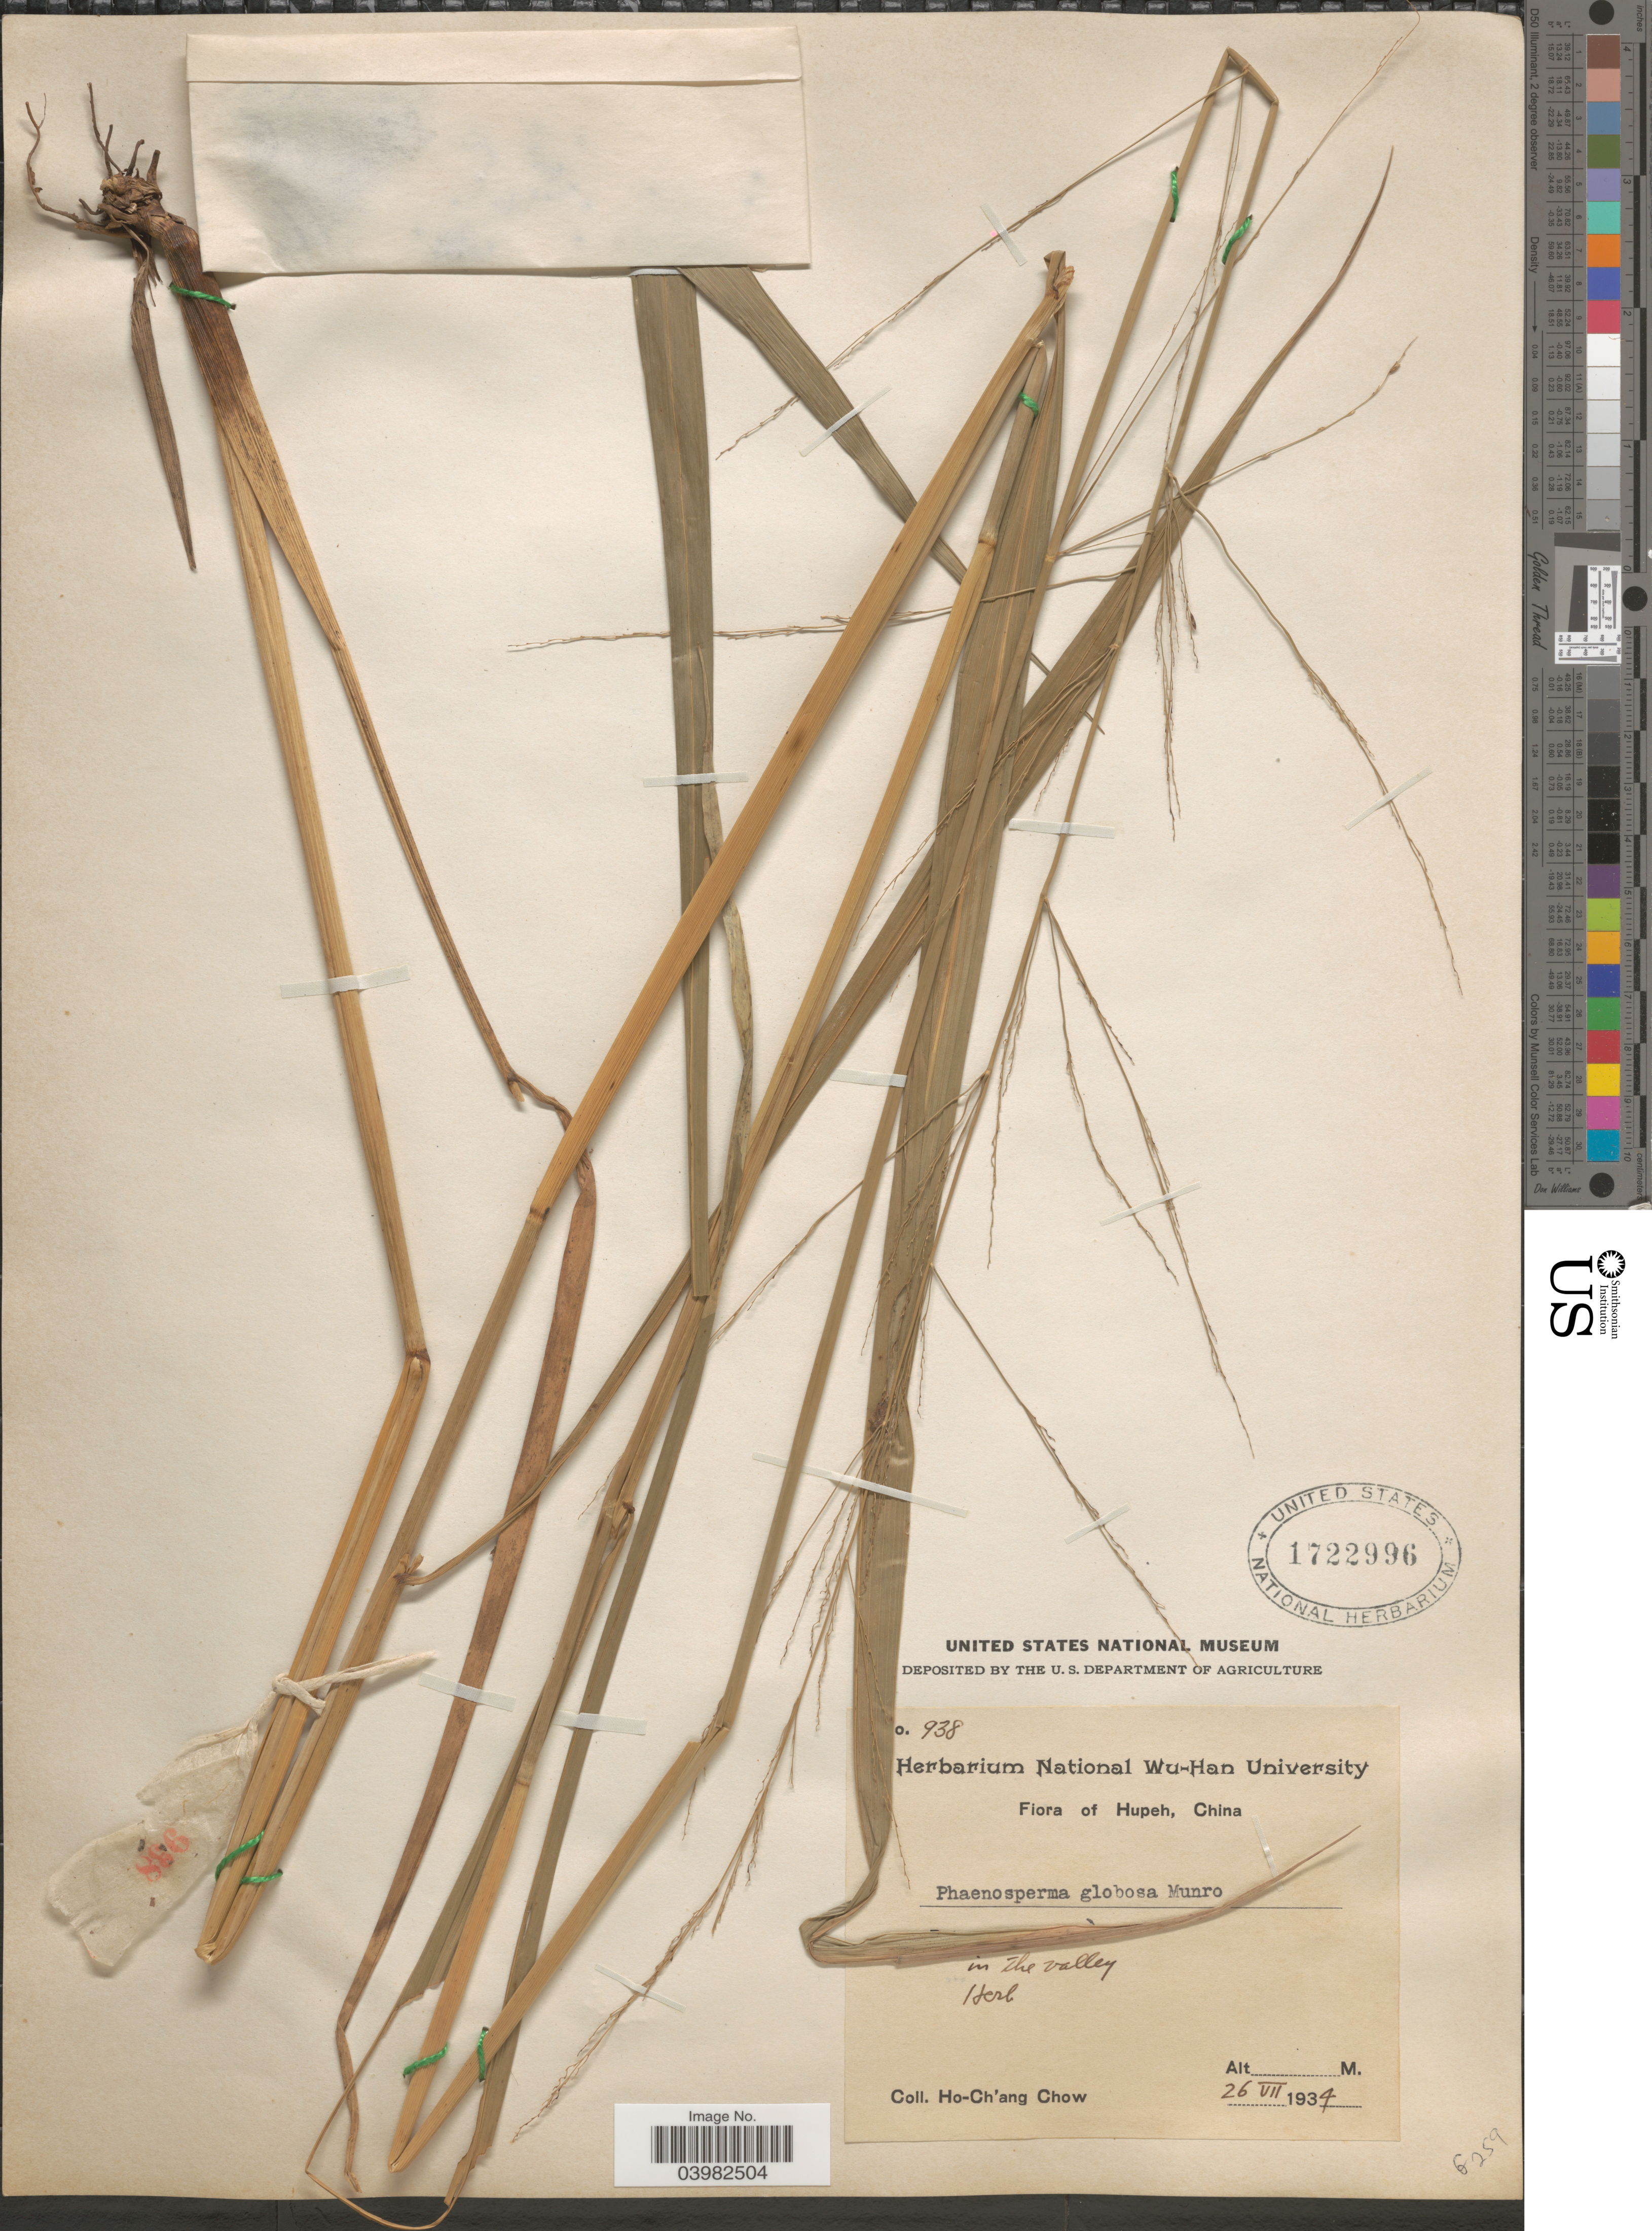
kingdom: Plantae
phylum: Tracheophyta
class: Liliopsida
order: Poales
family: Poaceae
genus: Phaenosperma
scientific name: Phaenosperma globosum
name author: Munro ex Benth.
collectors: H. Chow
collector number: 938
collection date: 1934-07-26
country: China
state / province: Hubei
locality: Hupeh. In the valley.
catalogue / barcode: US 1722996